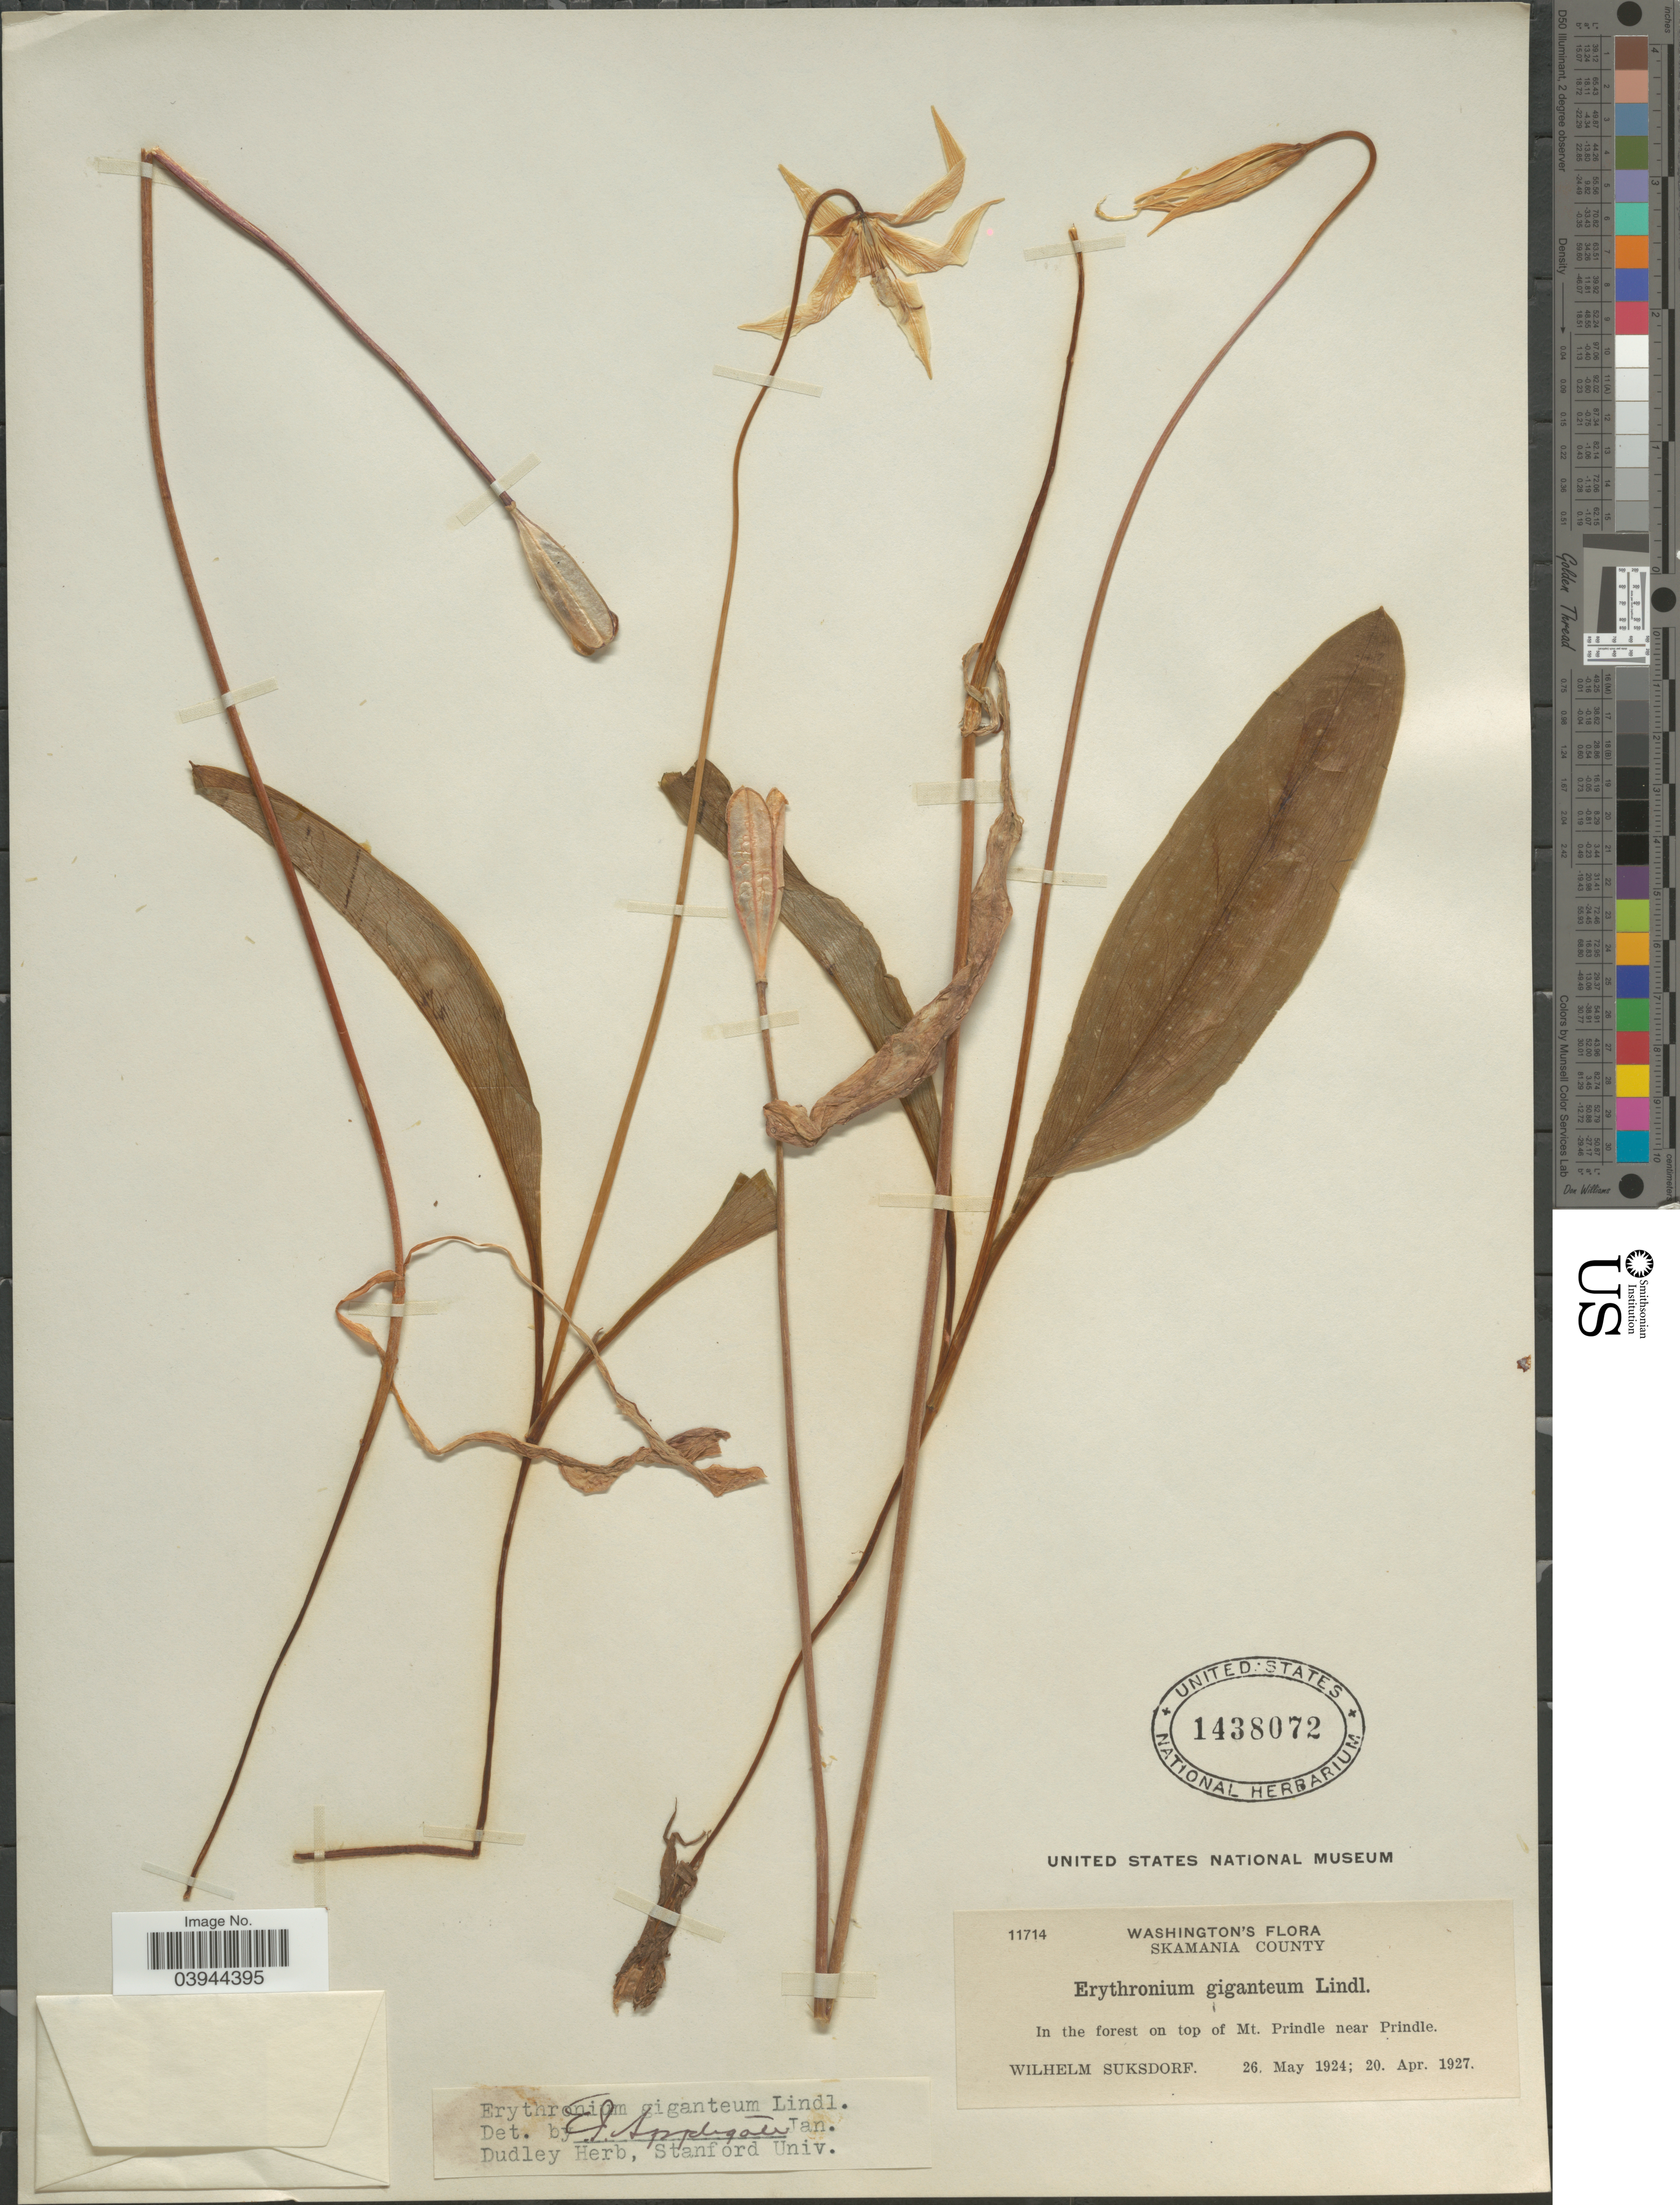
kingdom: Plantae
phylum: Tracheophyta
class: Liliopsida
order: Liliales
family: Liliaceae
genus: Erythronium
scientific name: Erythronium giganteum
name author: Lindl.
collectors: W. N. Suksdorf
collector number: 11714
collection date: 1924-05-26/1927-04-20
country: United States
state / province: Washington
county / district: Skamania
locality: Skamania County. In the forest on top of Mt. Prindle near Prindle.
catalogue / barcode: US 1438072